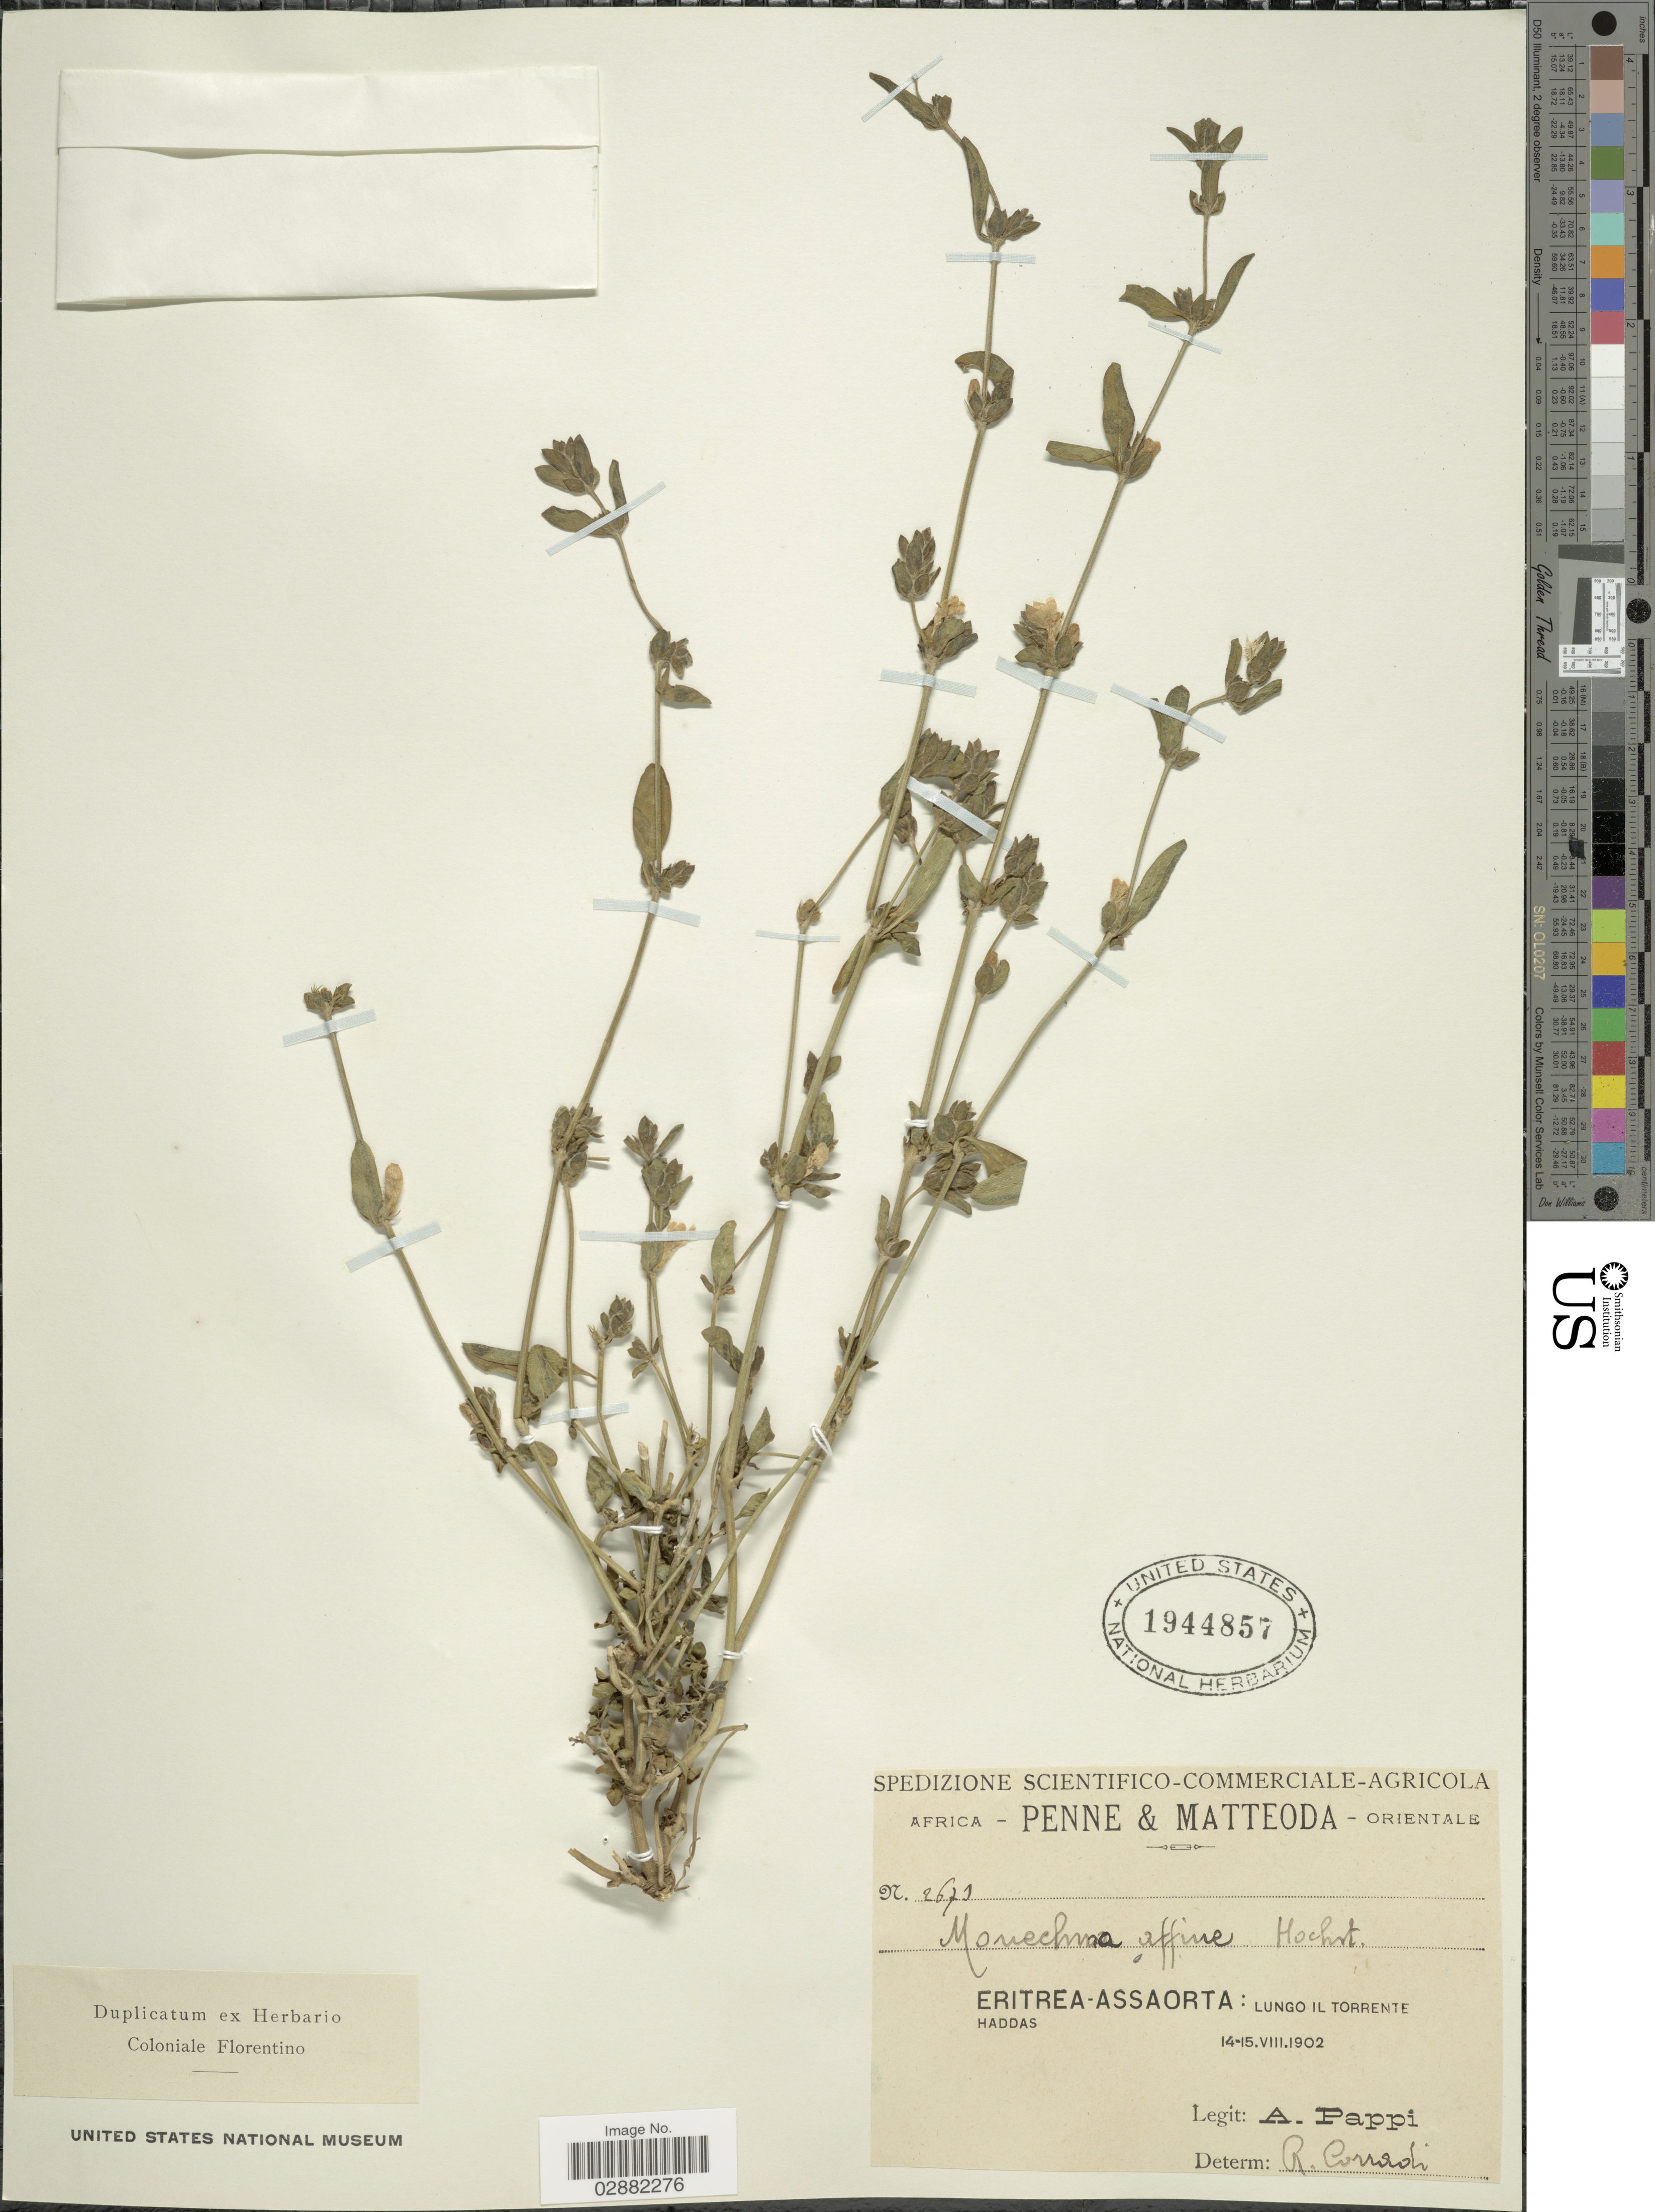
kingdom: Plantae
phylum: Tracheophyta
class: Magnoliopsida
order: Lamiales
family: Acanthaceae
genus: Meiosperma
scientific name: Meiosperma bracteatum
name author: (Hochst.) I. Darbysh. & E.A. Tripp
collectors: A. Pappi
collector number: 2673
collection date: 1902-08-14/1902-08-15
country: Eritrea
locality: Africa - Penne & Matteoda - Orientale. Eritrea-Assaorta: Lungo Il Torrente Haddas.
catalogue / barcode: US 1944857